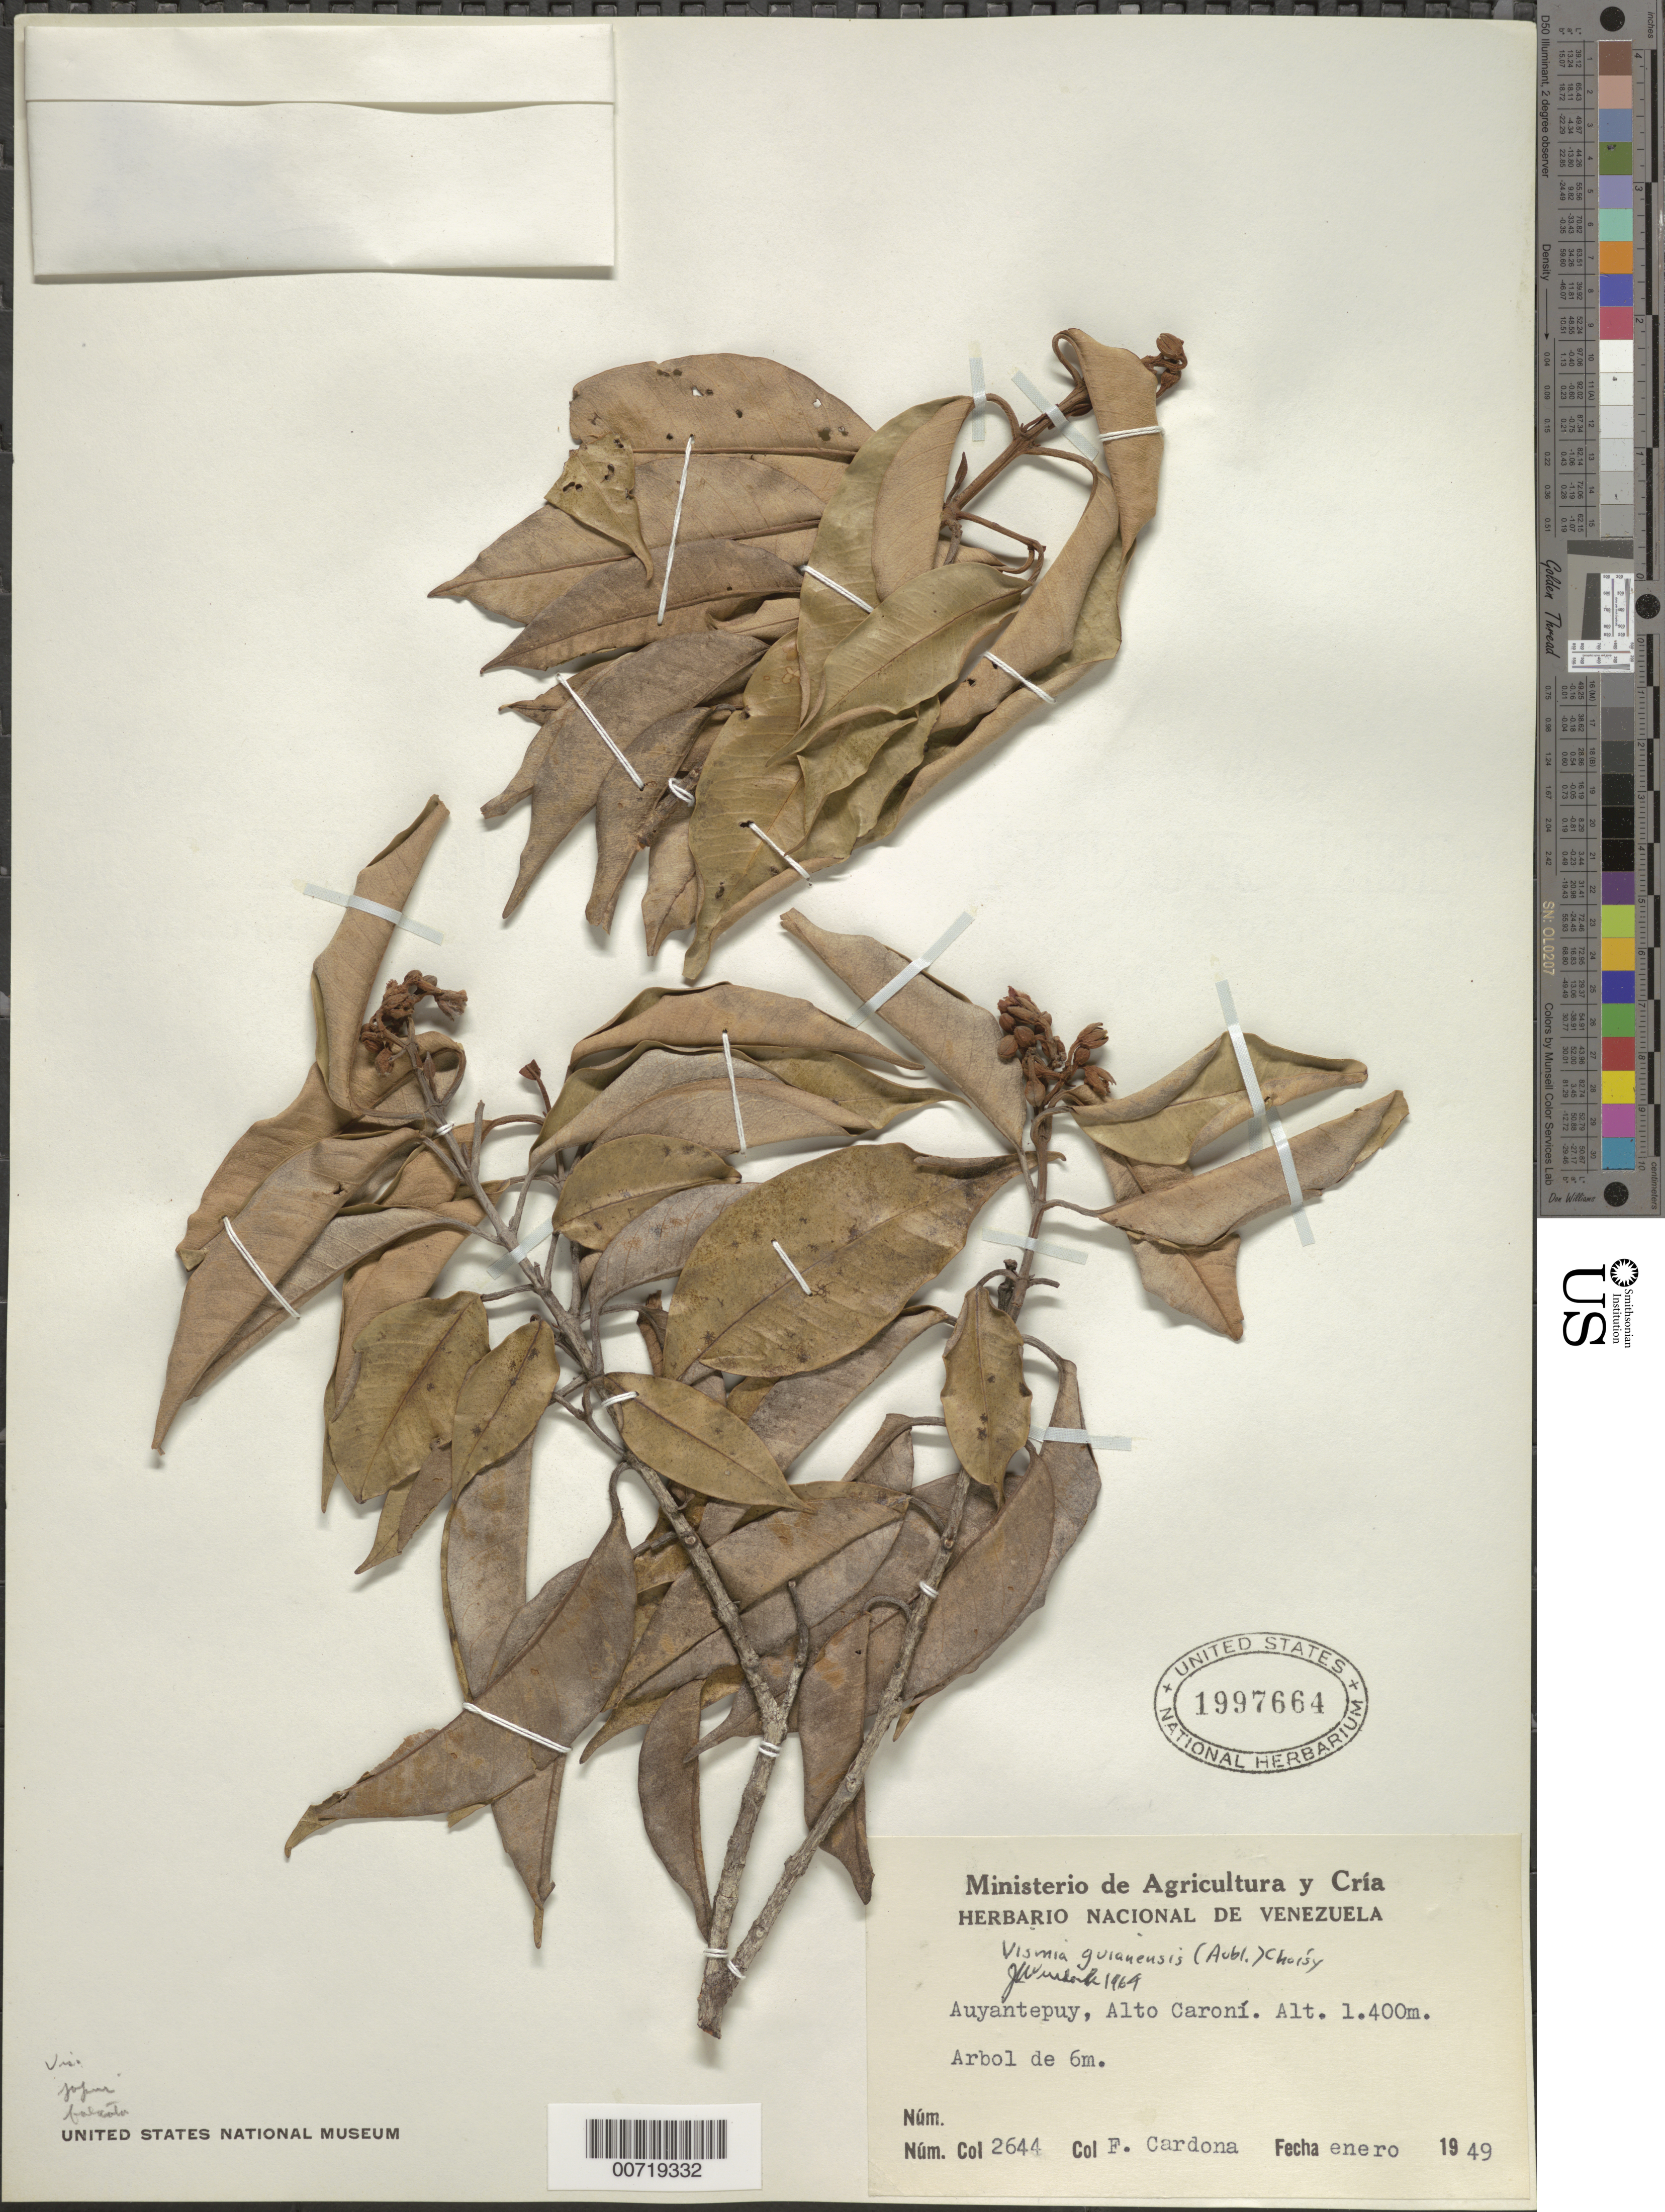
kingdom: Plantae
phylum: Tracheophyta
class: Magnoliopsida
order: Malpighiales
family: Hypericaceae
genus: Vismia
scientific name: Vismia guianensis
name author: (Aubl.) Pers.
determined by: Wurdack, John J., (US), US (UNITED STATES)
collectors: F. Cardona Puig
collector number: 2644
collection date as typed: Jan-49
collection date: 1949-01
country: Venezuela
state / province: Bolívar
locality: Cerro Auyantepuí, Alto Río Caroní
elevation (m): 1400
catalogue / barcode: US 1997664